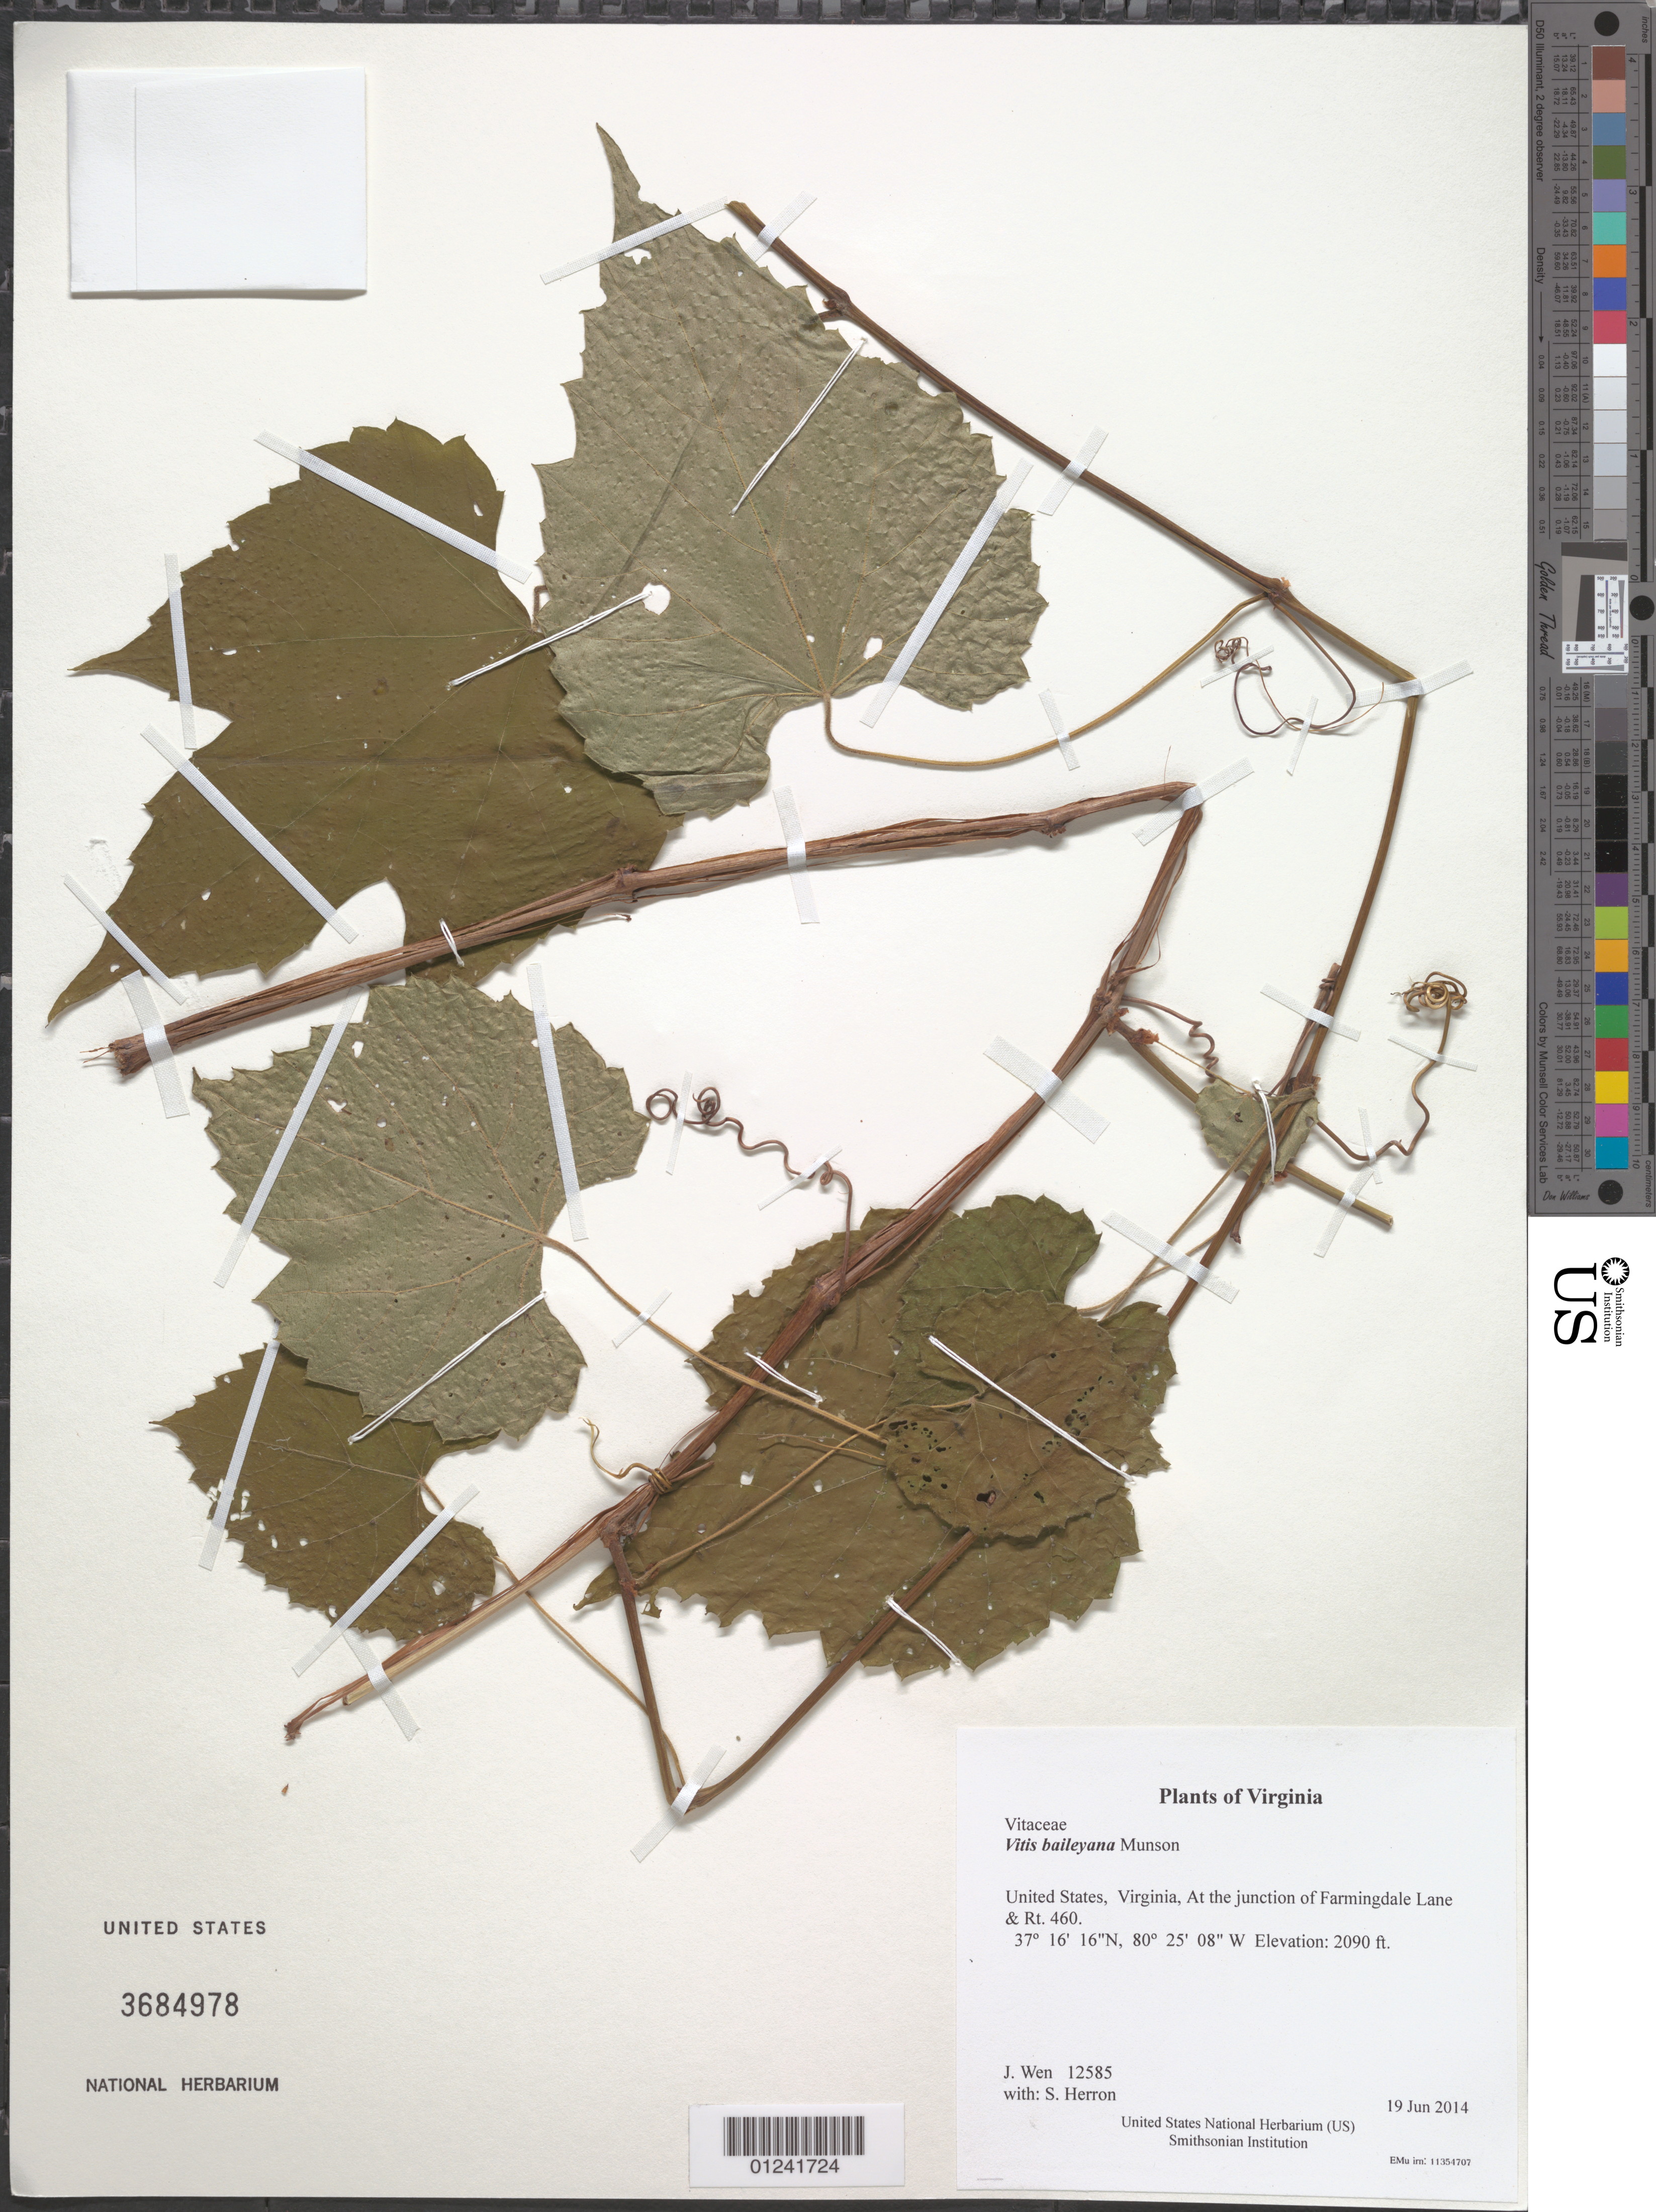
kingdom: Plantae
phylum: Tracheophyta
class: Magnoliopsida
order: Vitales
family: Vitaceae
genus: Vitis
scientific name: Vitis baileyana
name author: Munson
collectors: J. Wen & S. Herron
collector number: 12585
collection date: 2014-06-19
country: United States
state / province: Virginia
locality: At the junction of Farmingdale Lane & Rt. 460.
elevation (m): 637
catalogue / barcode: US 3684978